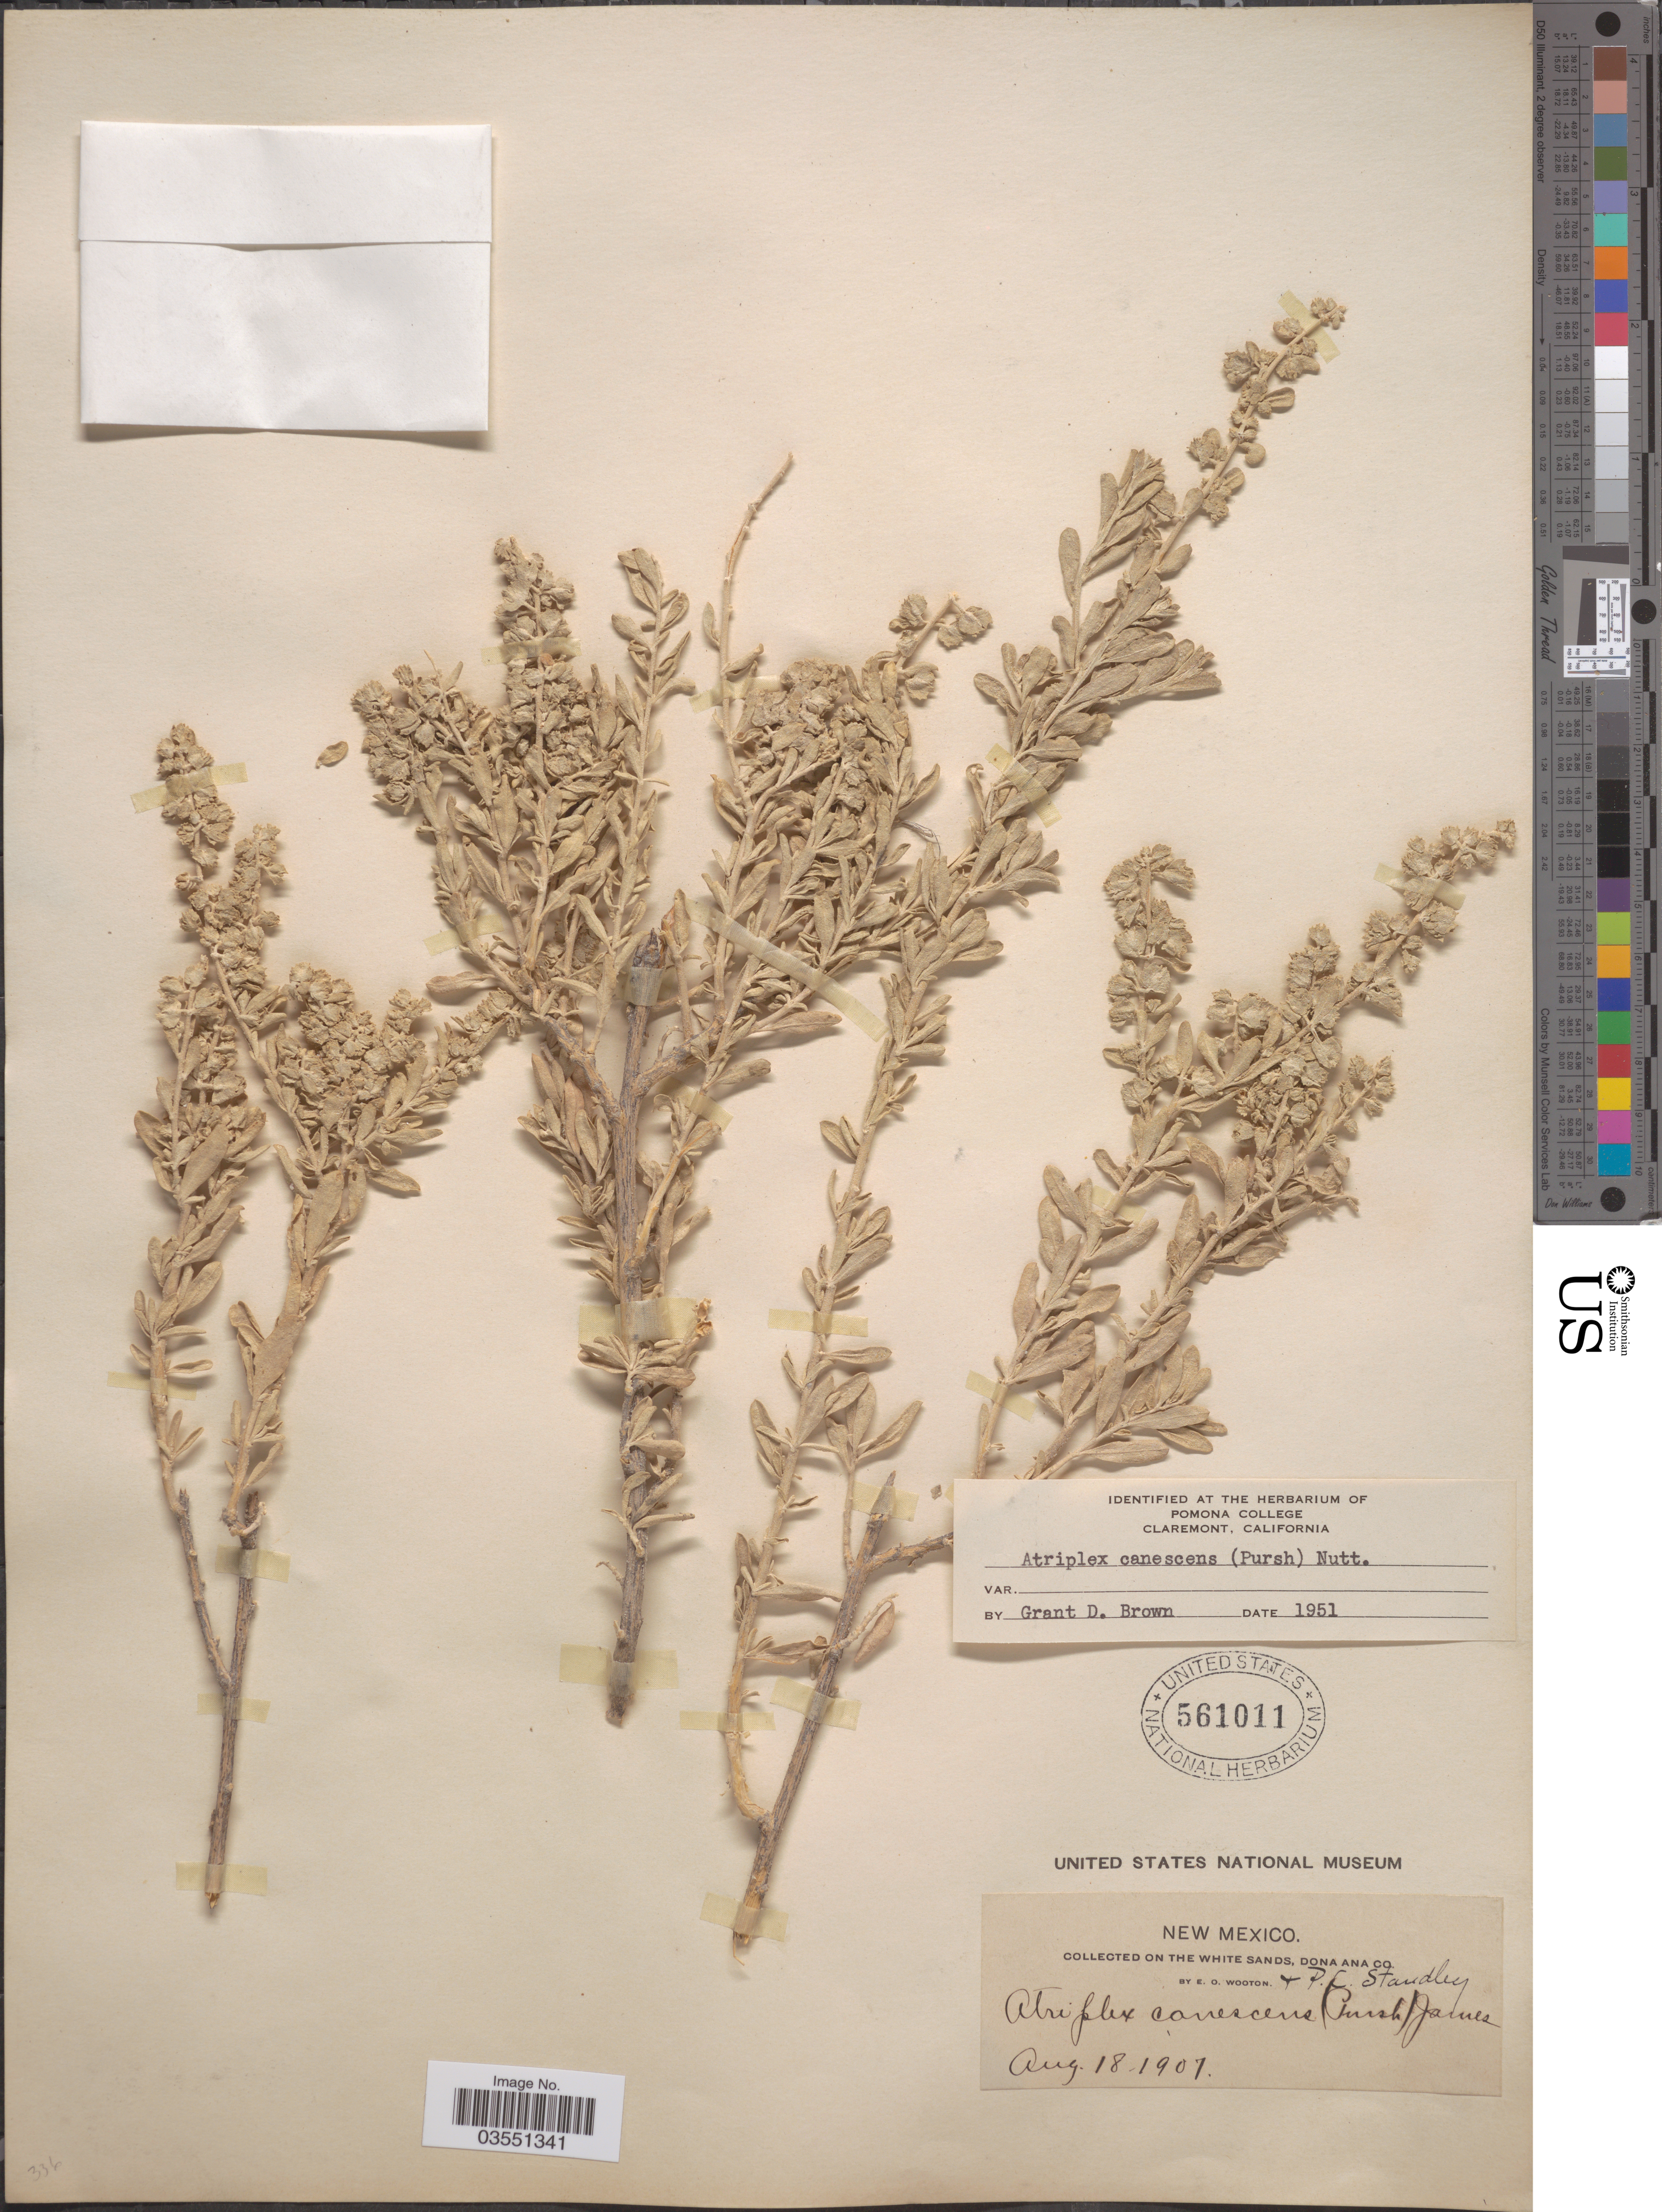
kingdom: Plantae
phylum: Tracheophyta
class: Magnoliopsida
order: Caryophyllales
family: Amaranthaceae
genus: Atriplex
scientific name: Atriplex canescens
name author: (Pursh) Nutt.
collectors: E. O. Wooton & P. C. Standley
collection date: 1907-08-18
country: United States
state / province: New Mexico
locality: On the White Sands, Dona Ana Co.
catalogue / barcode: US 561011